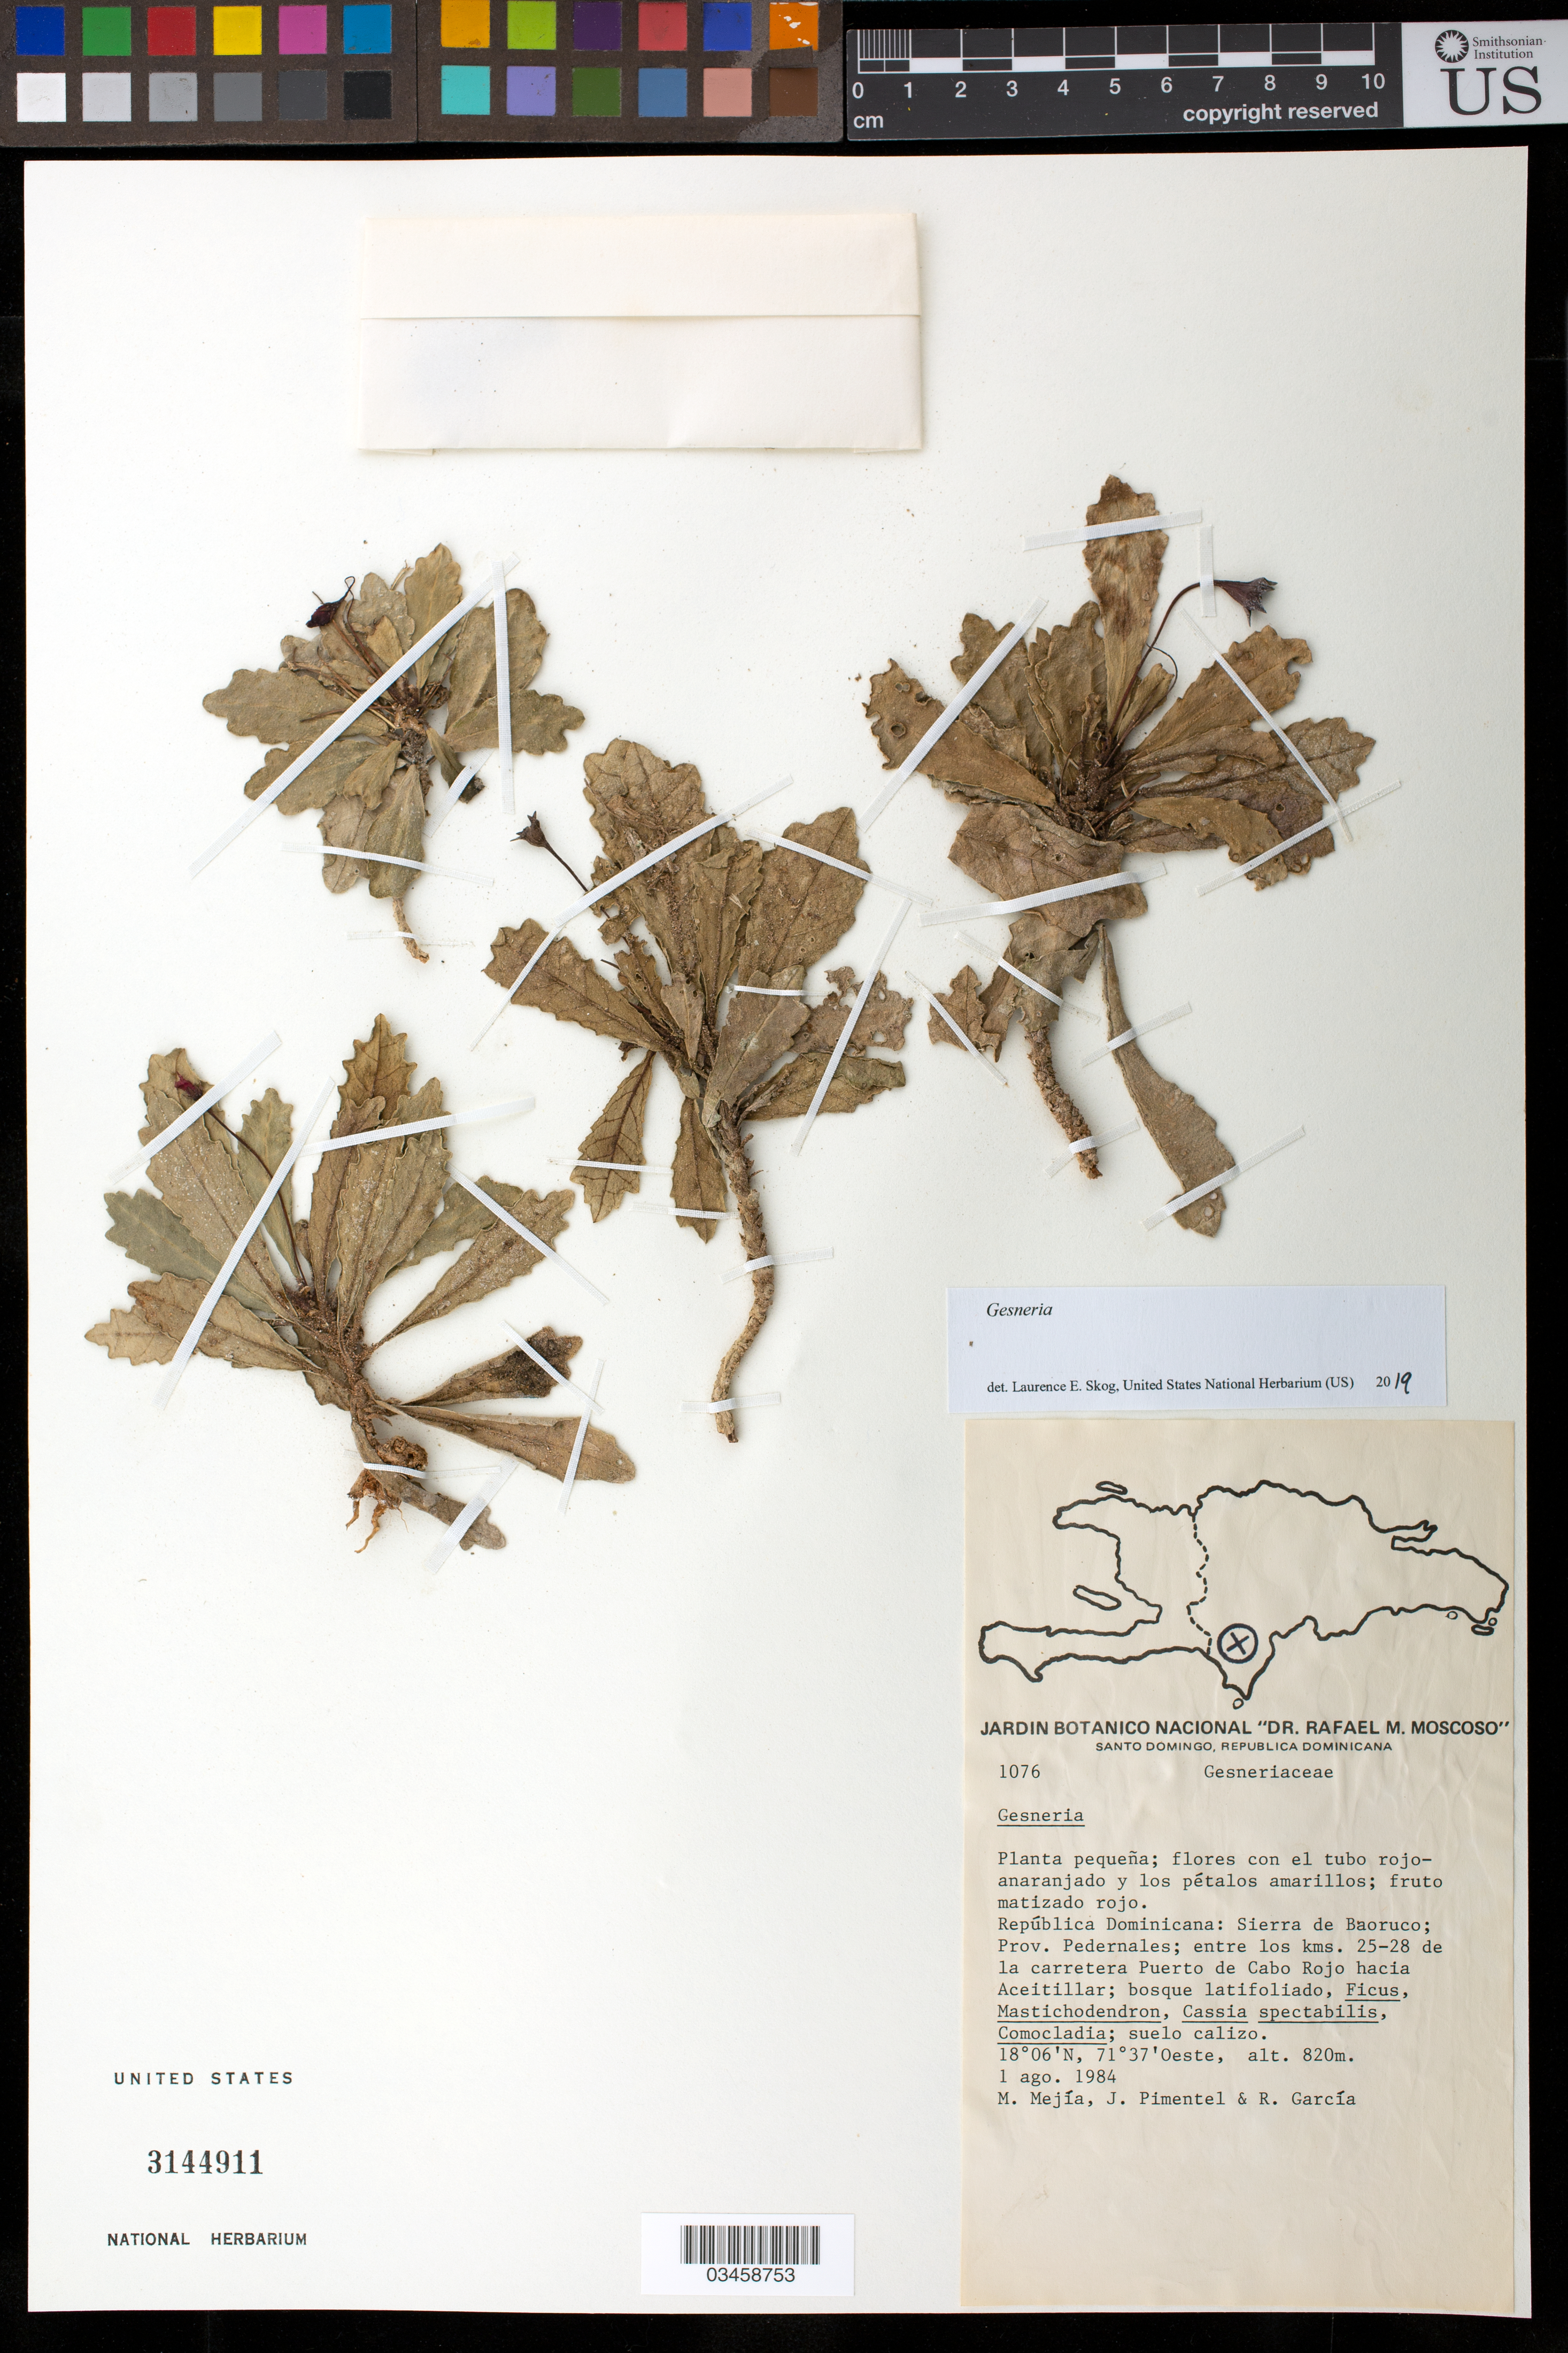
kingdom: Plantae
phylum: Tracheophyta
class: Magnoliopsida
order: Lamiales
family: Gesneriaceae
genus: Gesneria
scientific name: Gesneria sp.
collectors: M. Mejia, J. Pimentel & R. G. García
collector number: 1076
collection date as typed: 01 Aug 1984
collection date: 1984-08-01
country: Dominican Republic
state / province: Pedernales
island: Hispaniola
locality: Sierra de Baoruco, entre los km 25-28 de la carretera Puerto de Cabo Rojo hacia Aceitillar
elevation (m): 820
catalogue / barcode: US 3144911